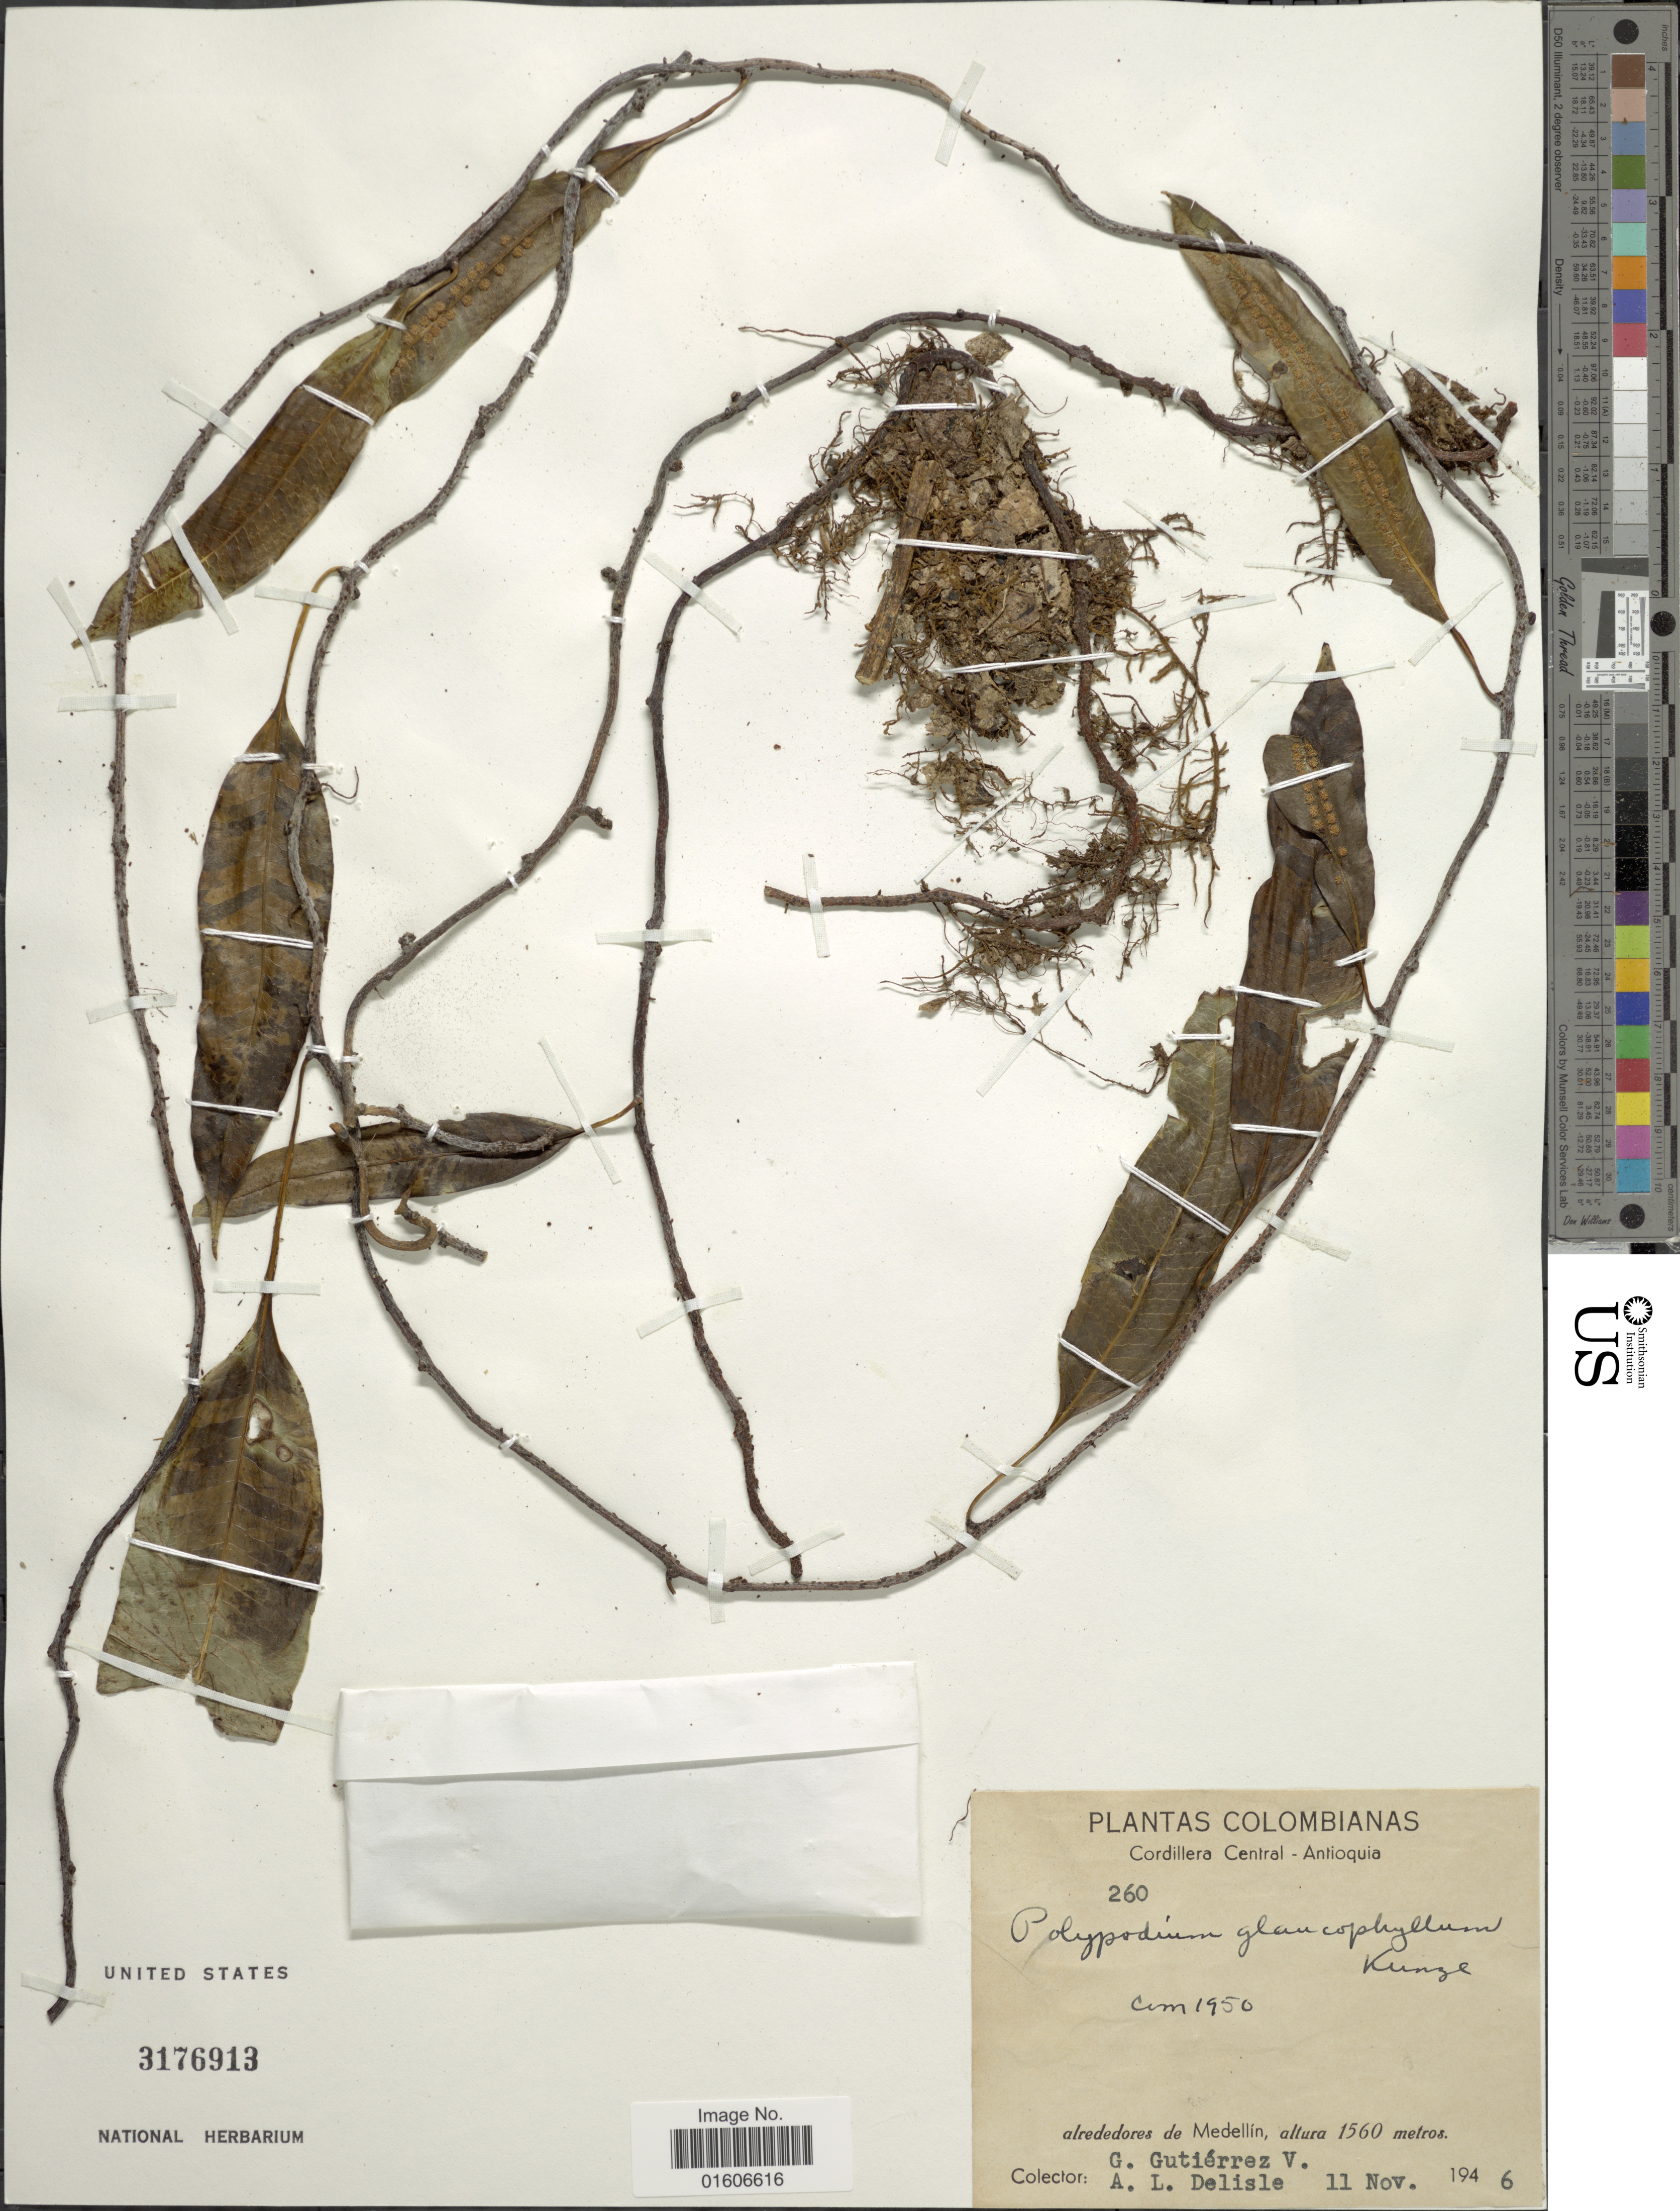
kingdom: Plantae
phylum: Tracheophyta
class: Polypodiopsida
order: Polypodiales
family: Polypodiaceae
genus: Serpocaulon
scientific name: Serpocaulon levigatum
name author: (Cav.) A.R. Sm.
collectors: G. Gutiérrez V. & A. Delisle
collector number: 260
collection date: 1946-11-11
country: Colombia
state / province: Antioquia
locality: Cordillera Central - Antioquia. Alrededores de Medellín.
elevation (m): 1560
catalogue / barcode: US 3176913